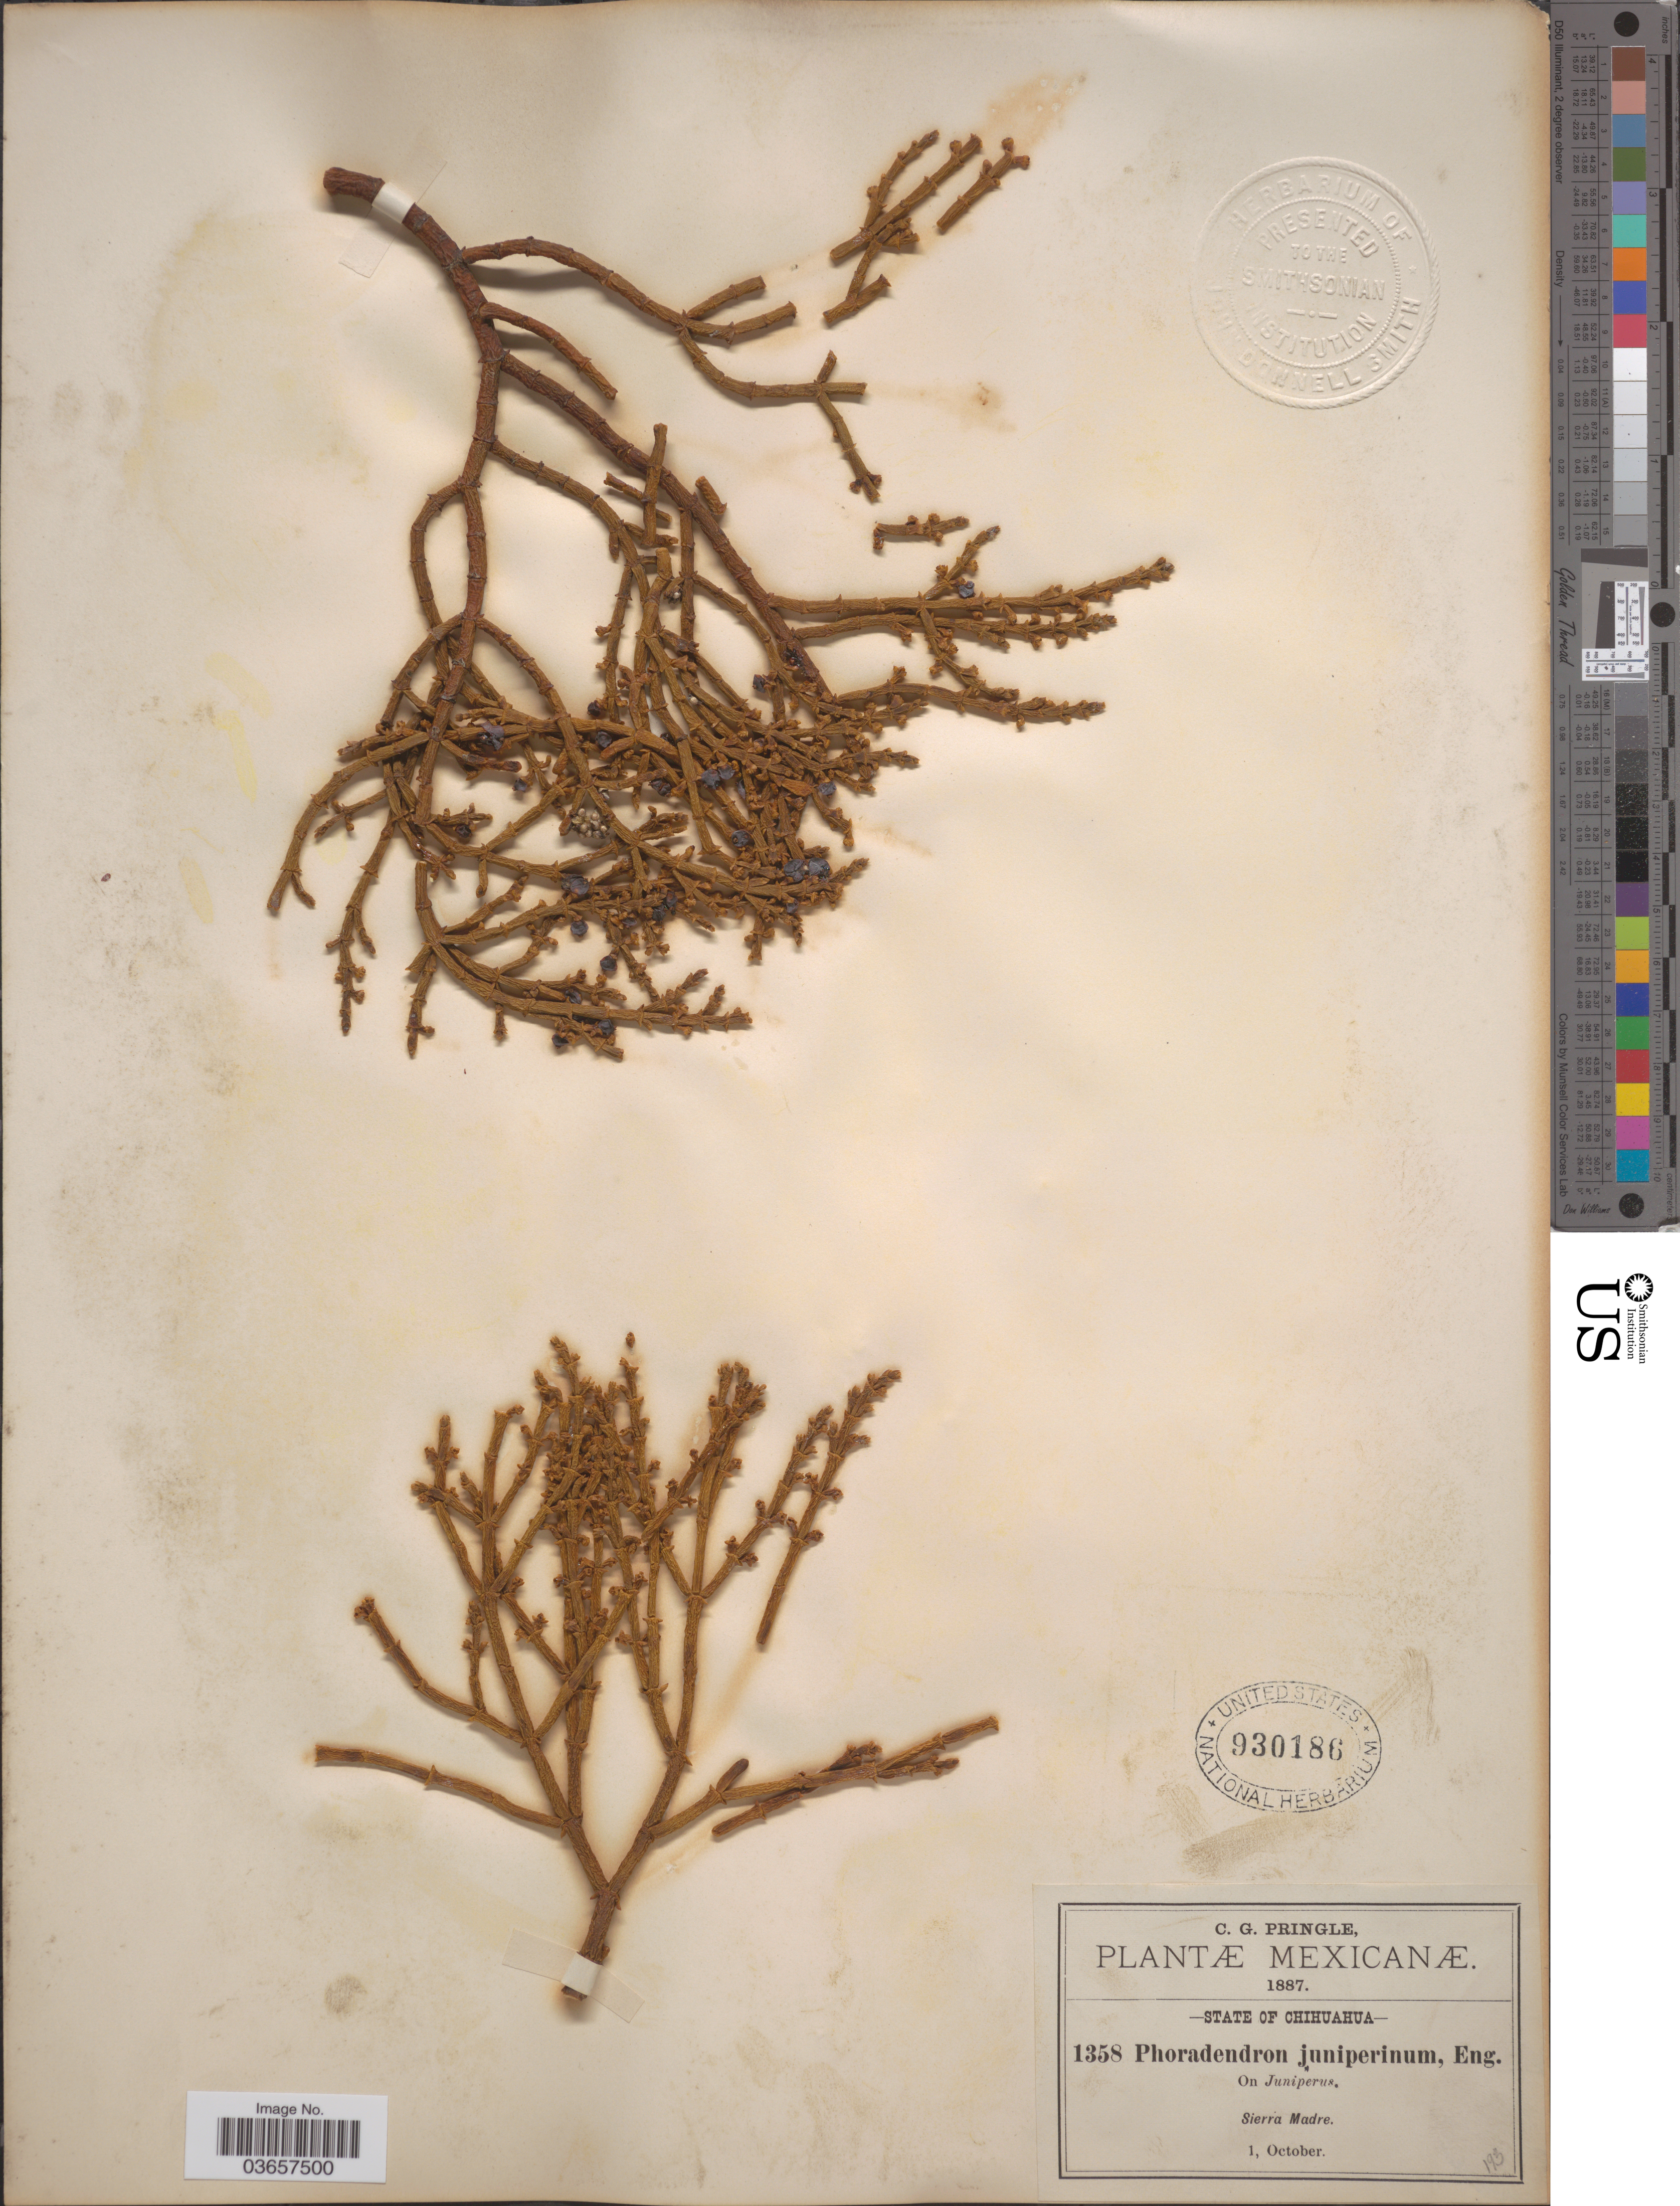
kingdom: Plantae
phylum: Tracheophyta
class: Magnoliopsida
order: Santalales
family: Viscaceae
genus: Phoradendron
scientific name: Phoradendron juniperinum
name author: Engelm. ex A. Gray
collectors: C. G. Pringle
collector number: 1358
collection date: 1887-10-01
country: Mexico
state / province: Chihuahua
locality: Sierra Madre.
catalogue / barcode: US 930186